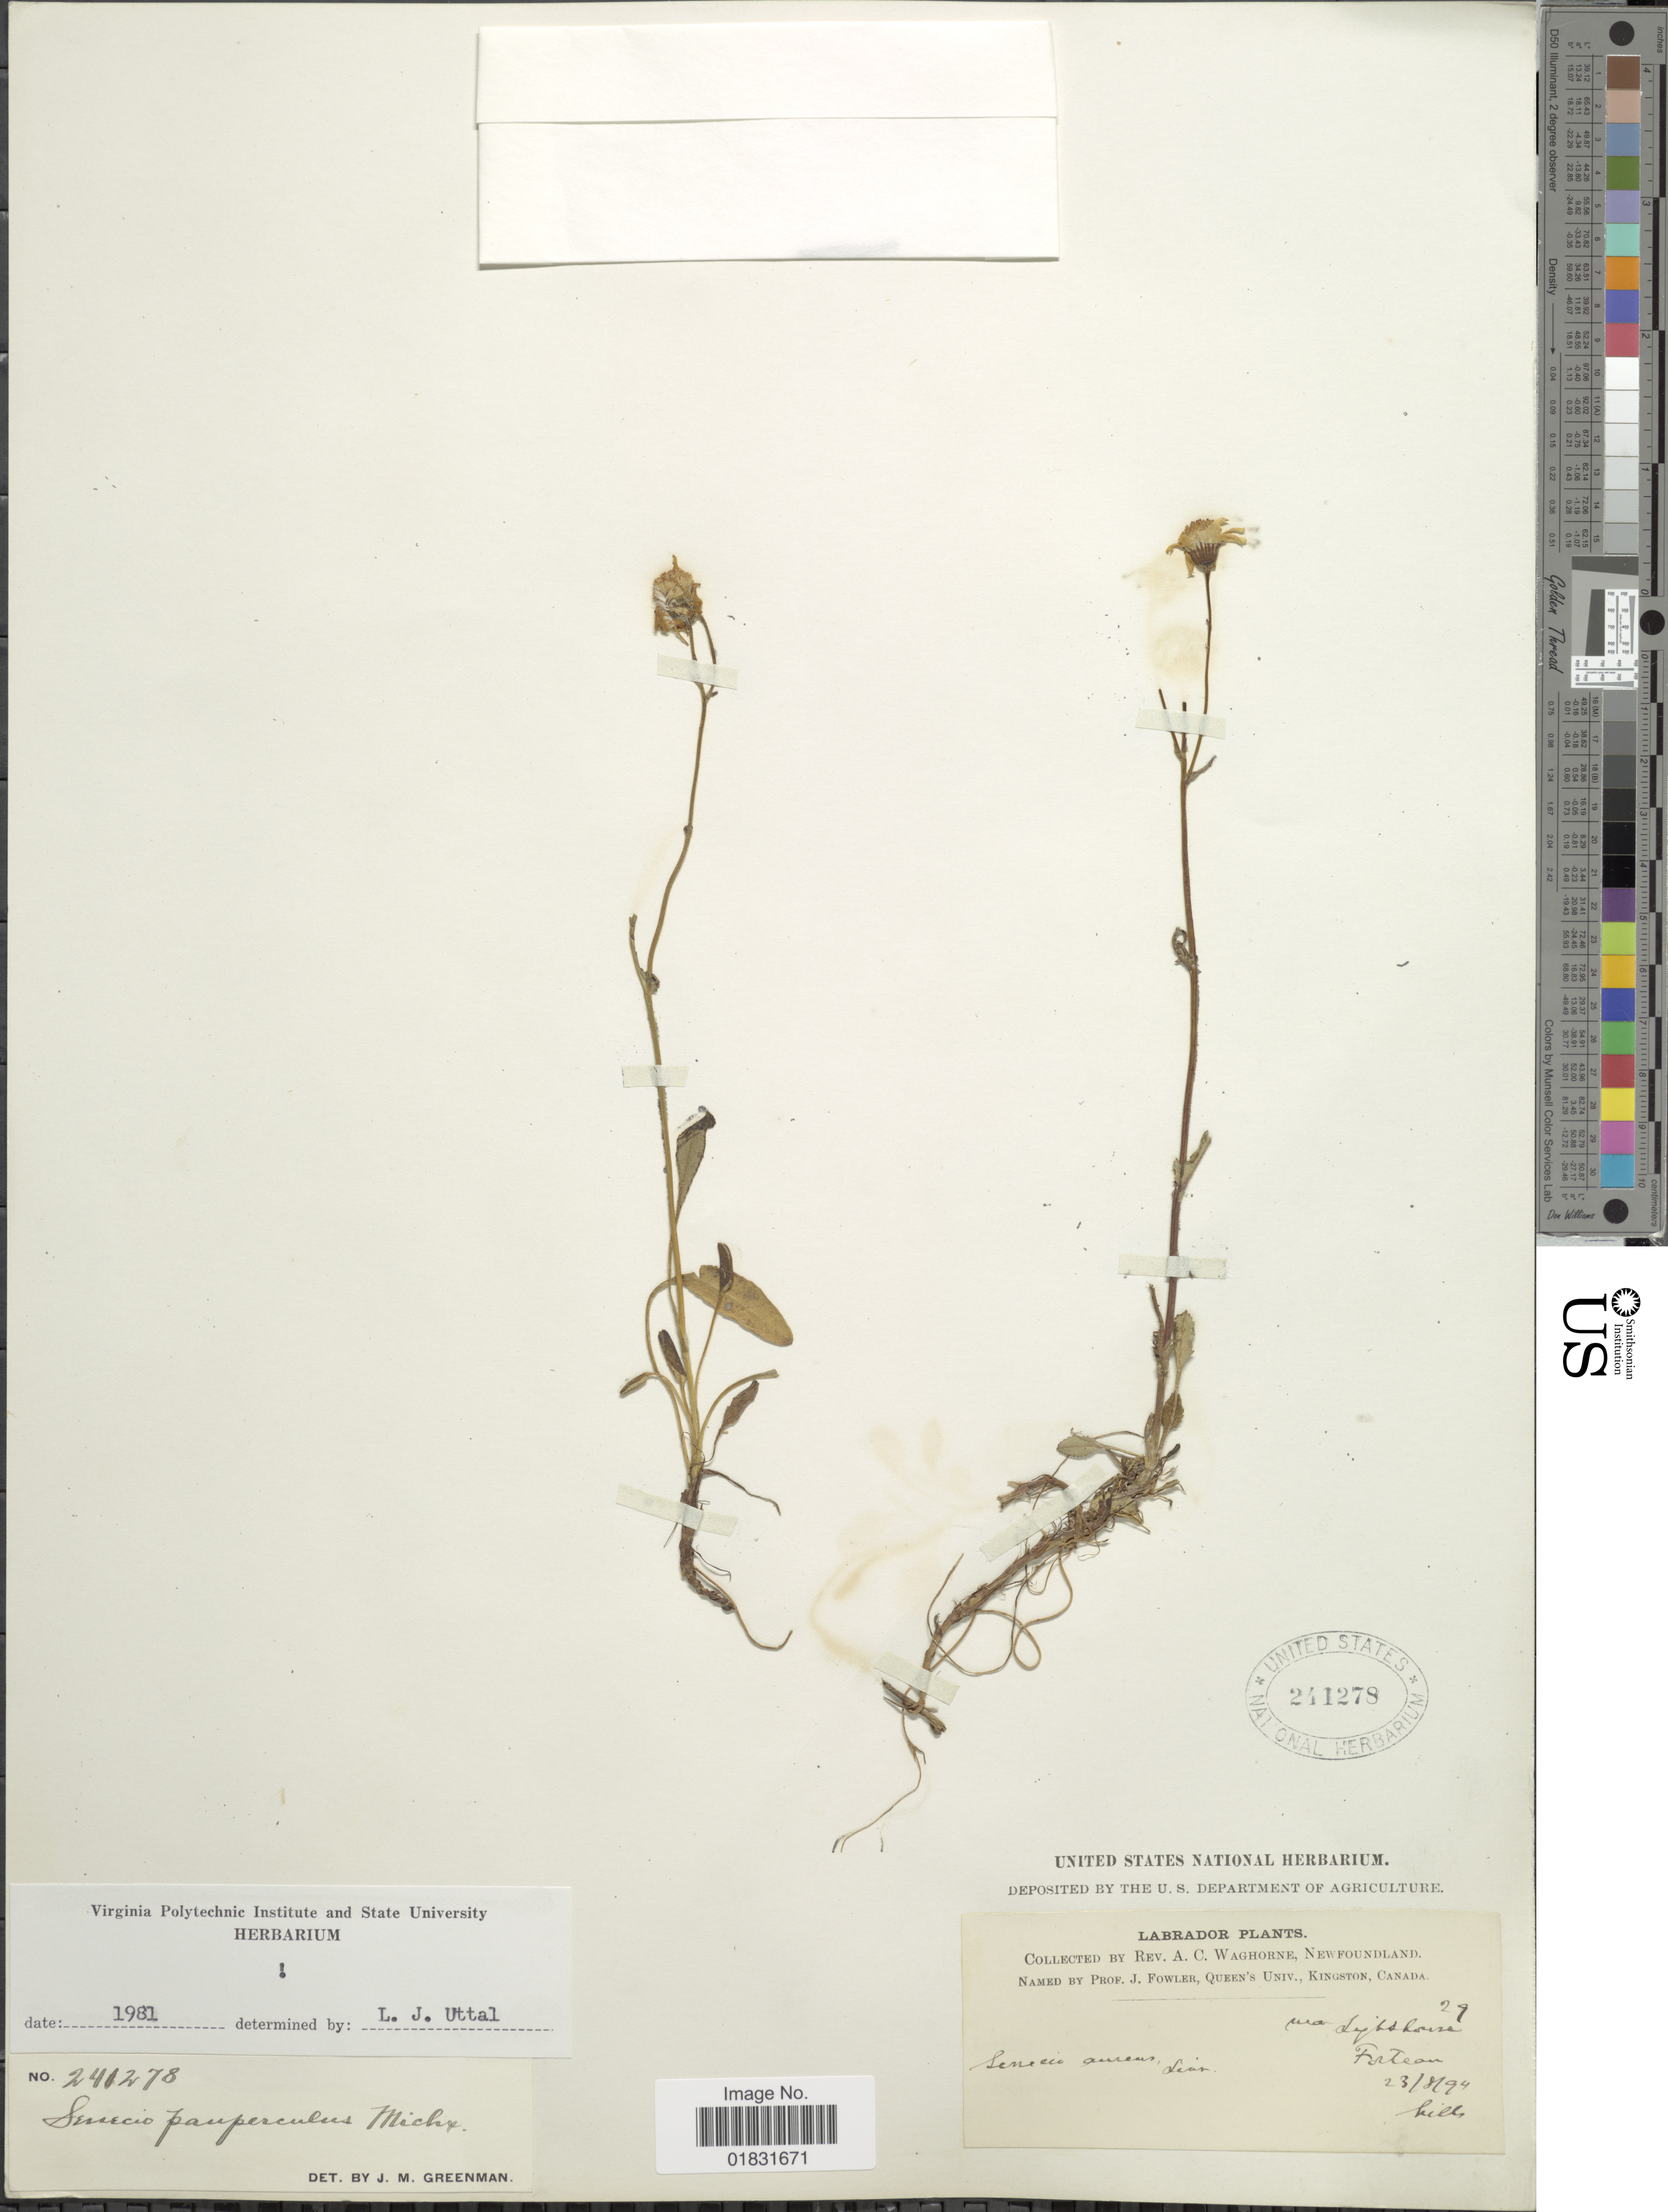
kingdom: Plantae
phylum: Tracheophyta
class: Magnoliopsida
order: Asterales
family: Asteraceae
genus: Packera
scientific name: Packera paupercula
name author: (Michx.) Á. Löve & D. Löve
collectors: A. Waghorne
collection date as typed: Transcribed d/m/y: 23/8/94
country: Canada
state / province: Newfoundland and Labrador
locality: Near Lighthouse, Forteau.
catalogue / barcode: US 241278